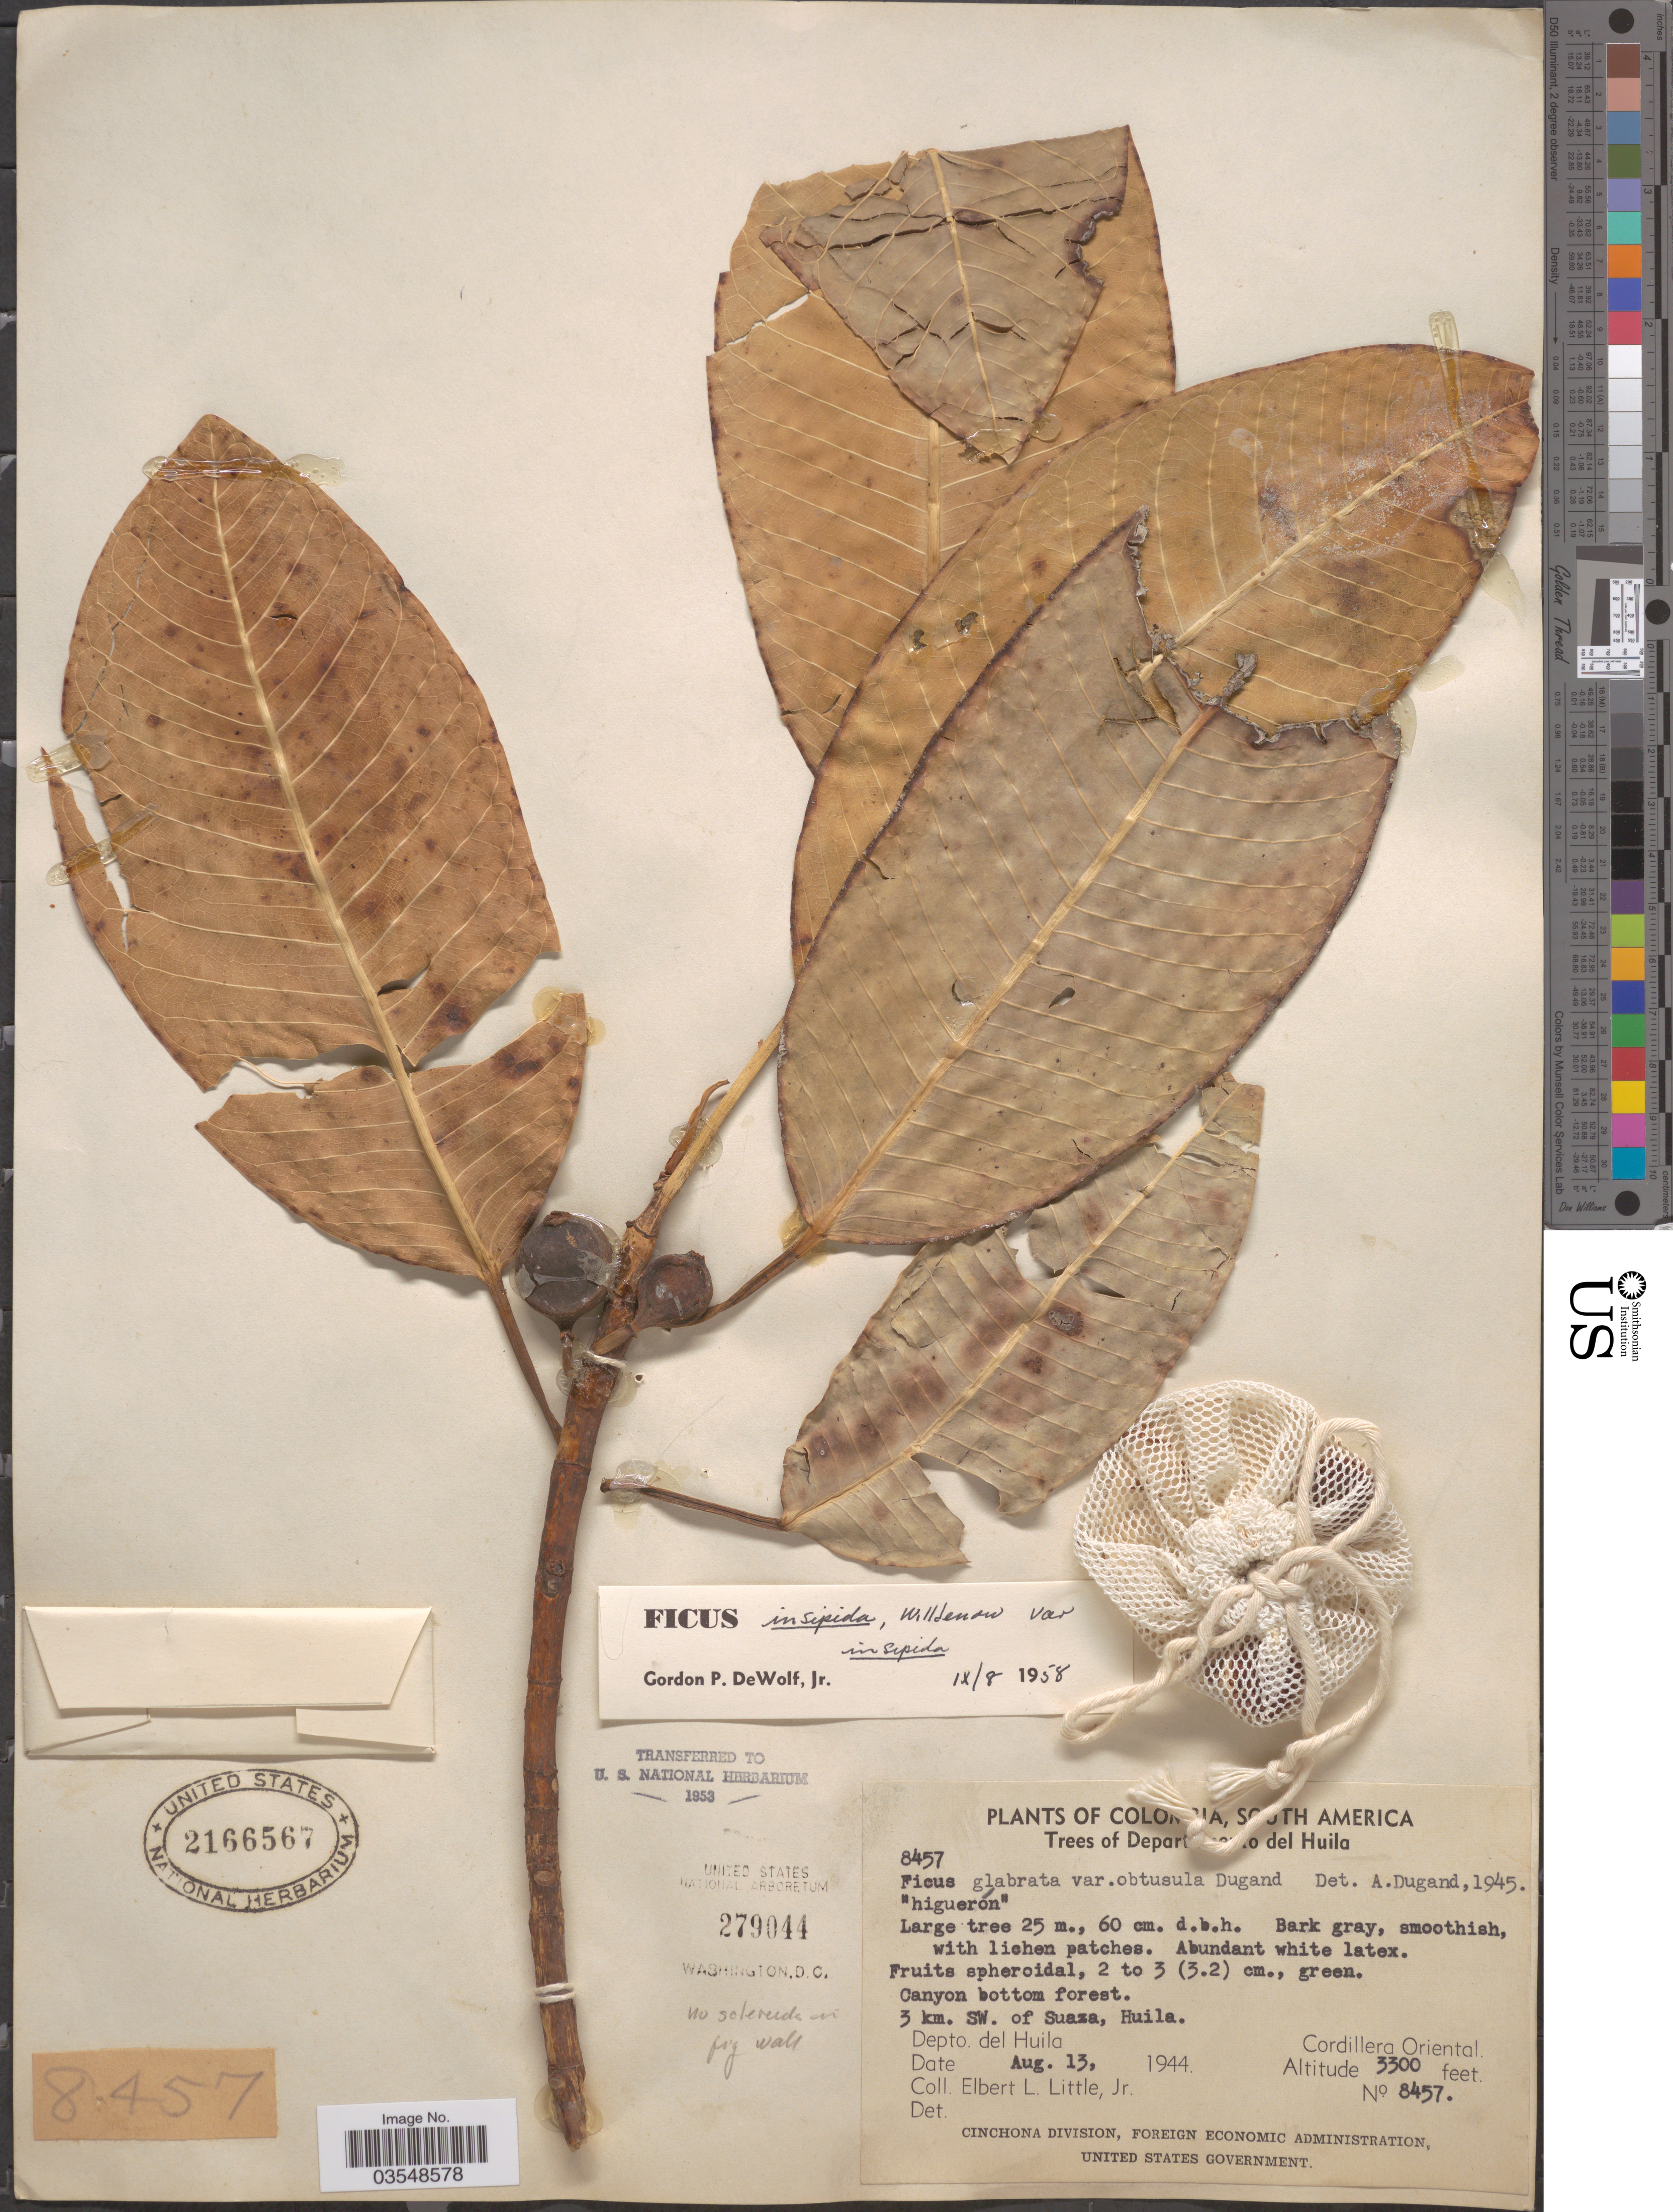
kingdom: Plantae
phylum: Tracheophyta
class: Magnoliopsida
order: Rosales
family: Moraceae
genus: Ficus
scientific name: Ficus glabrata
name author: Kunth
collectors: E. L. Little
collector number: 8457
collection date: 1944-08-13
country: Colombia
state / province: Huila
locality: Departamento del Huila. Canyon bottom forest. 3 km. SW. of Suaza. Cordillera Oriental.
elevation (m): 1006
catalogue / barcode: US 2166567